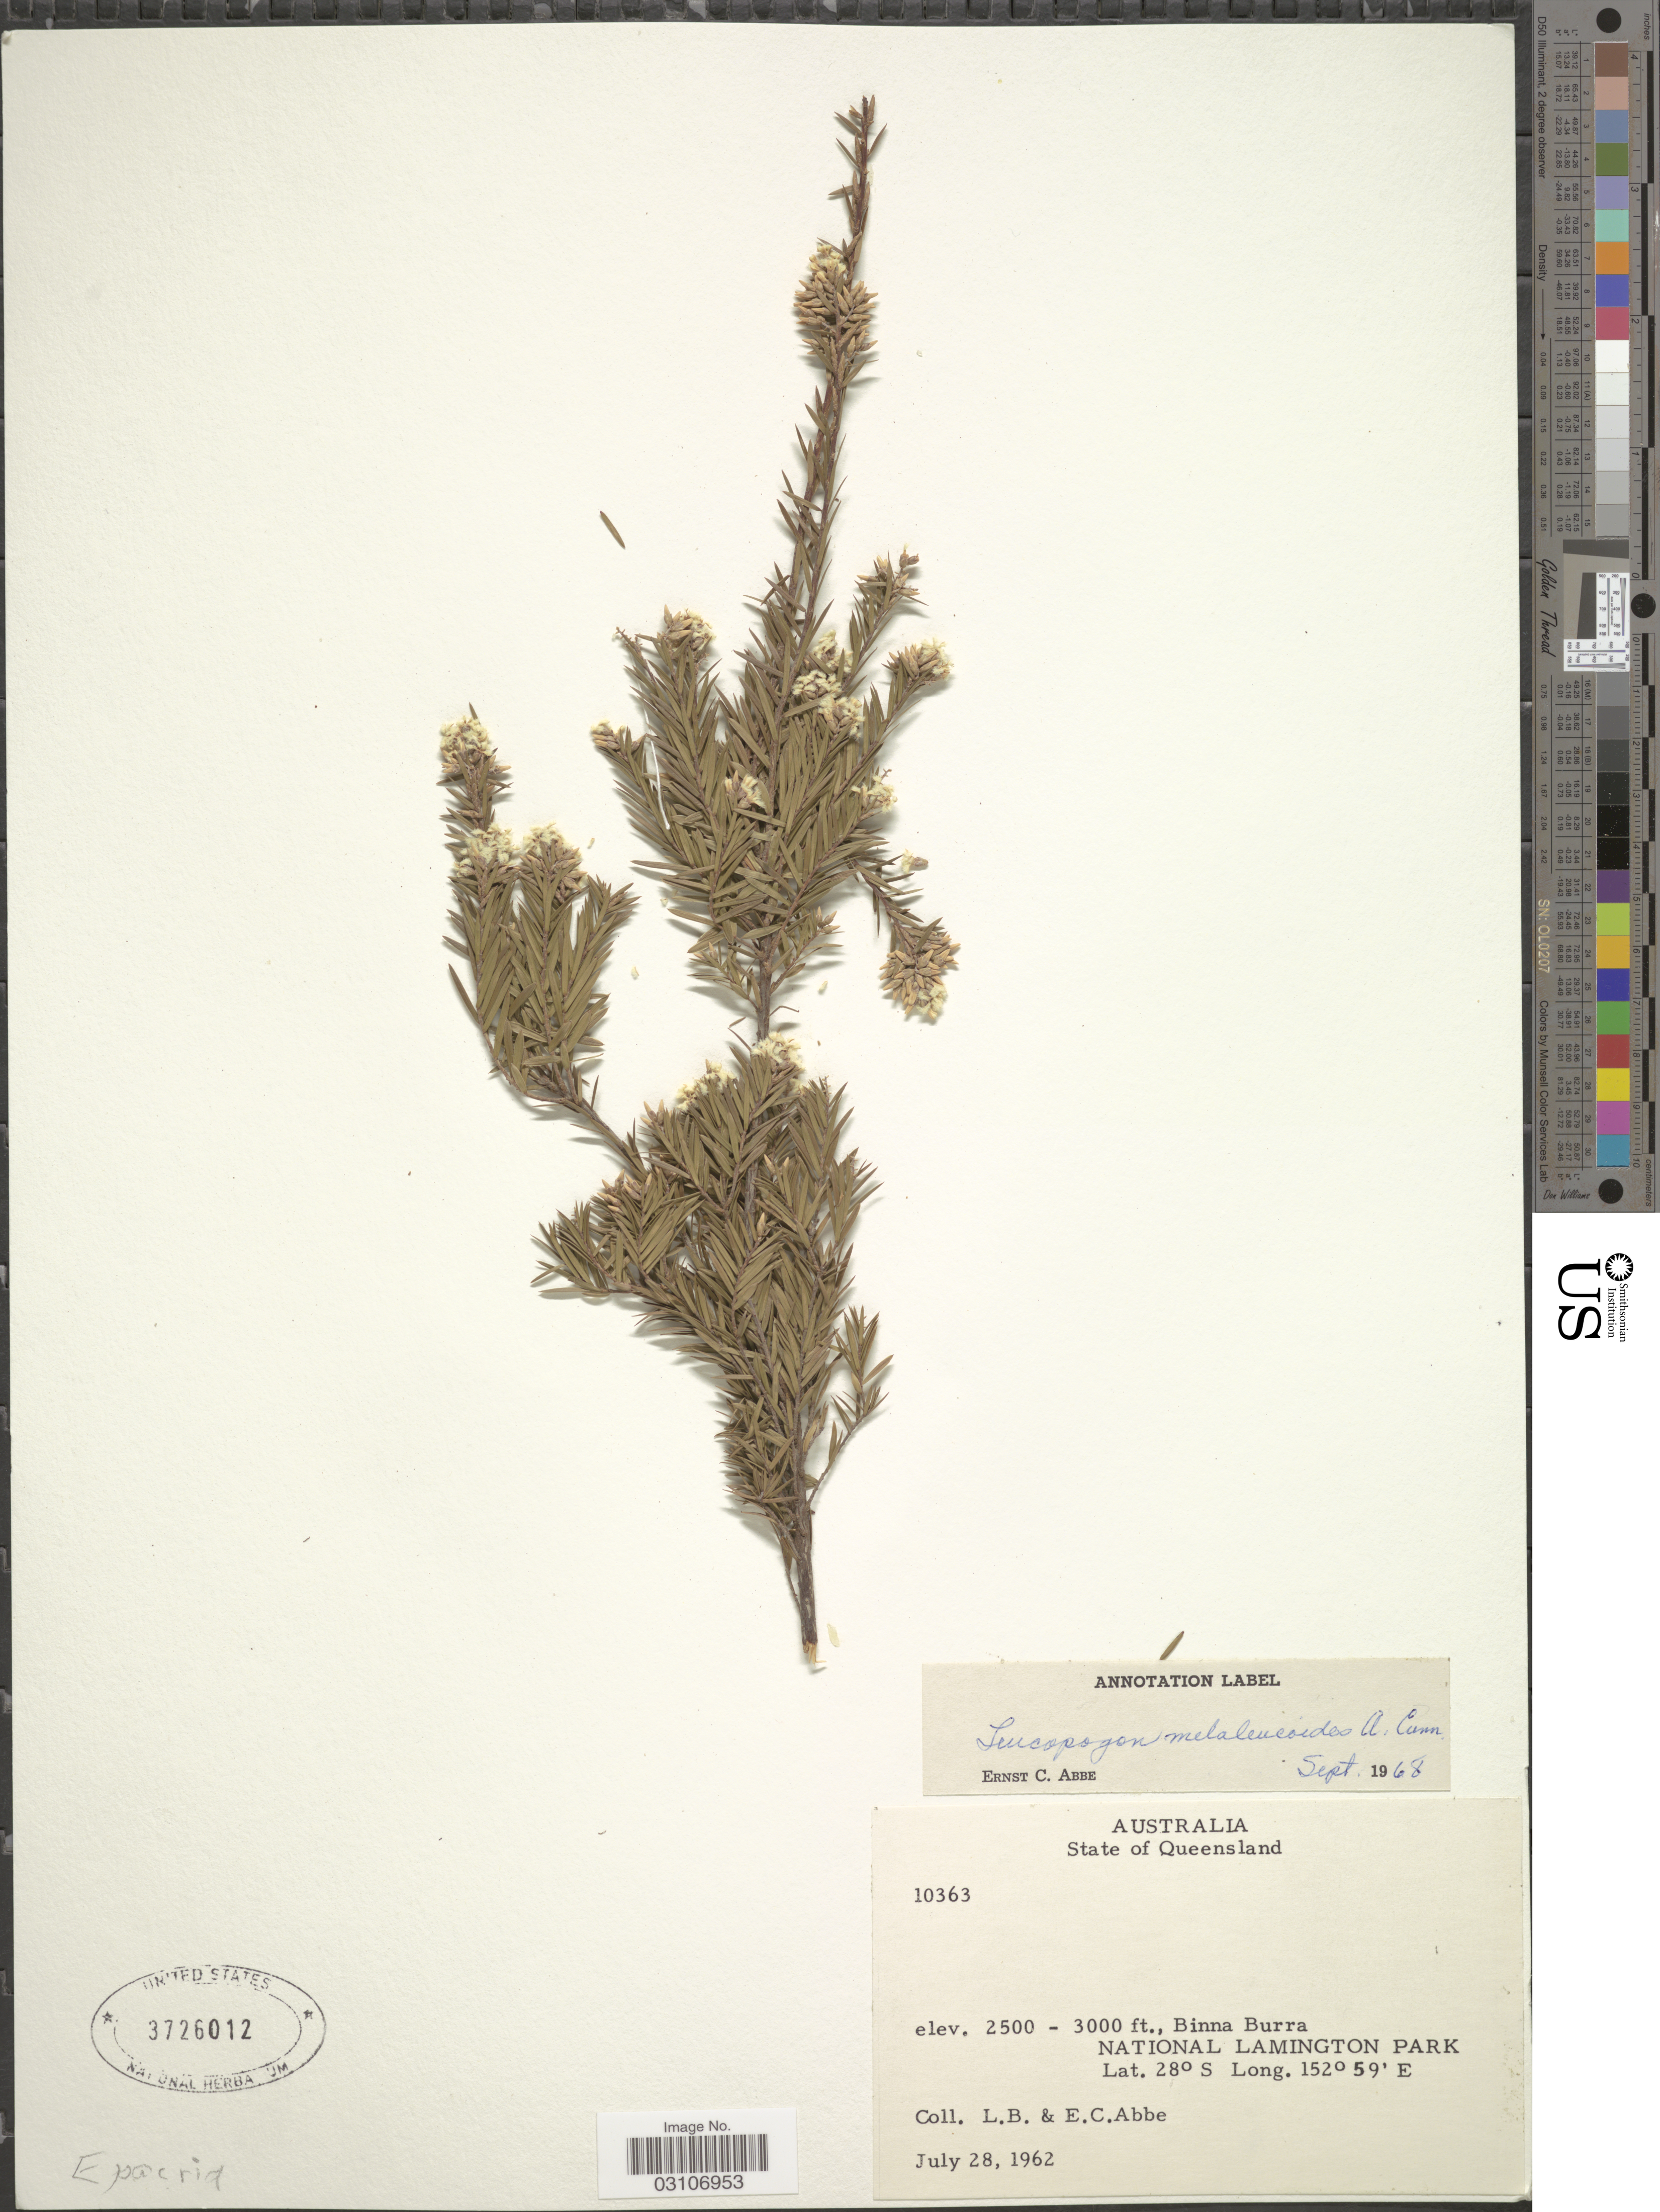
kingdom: Plantae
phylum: Tracheophyta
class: Magnoliopsida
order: Ericales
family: Ericaceae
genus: Leucopogon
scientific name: Leucopogon melaleucoides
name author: A. Cunn. ex DC.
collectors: L. B. Abbe & E. C. Abbe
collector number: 10363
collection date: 1962-07-28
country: Australia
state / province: Queensland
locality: Binna Burra. National Lamington Park.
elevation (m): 762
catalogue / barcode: US 3726012